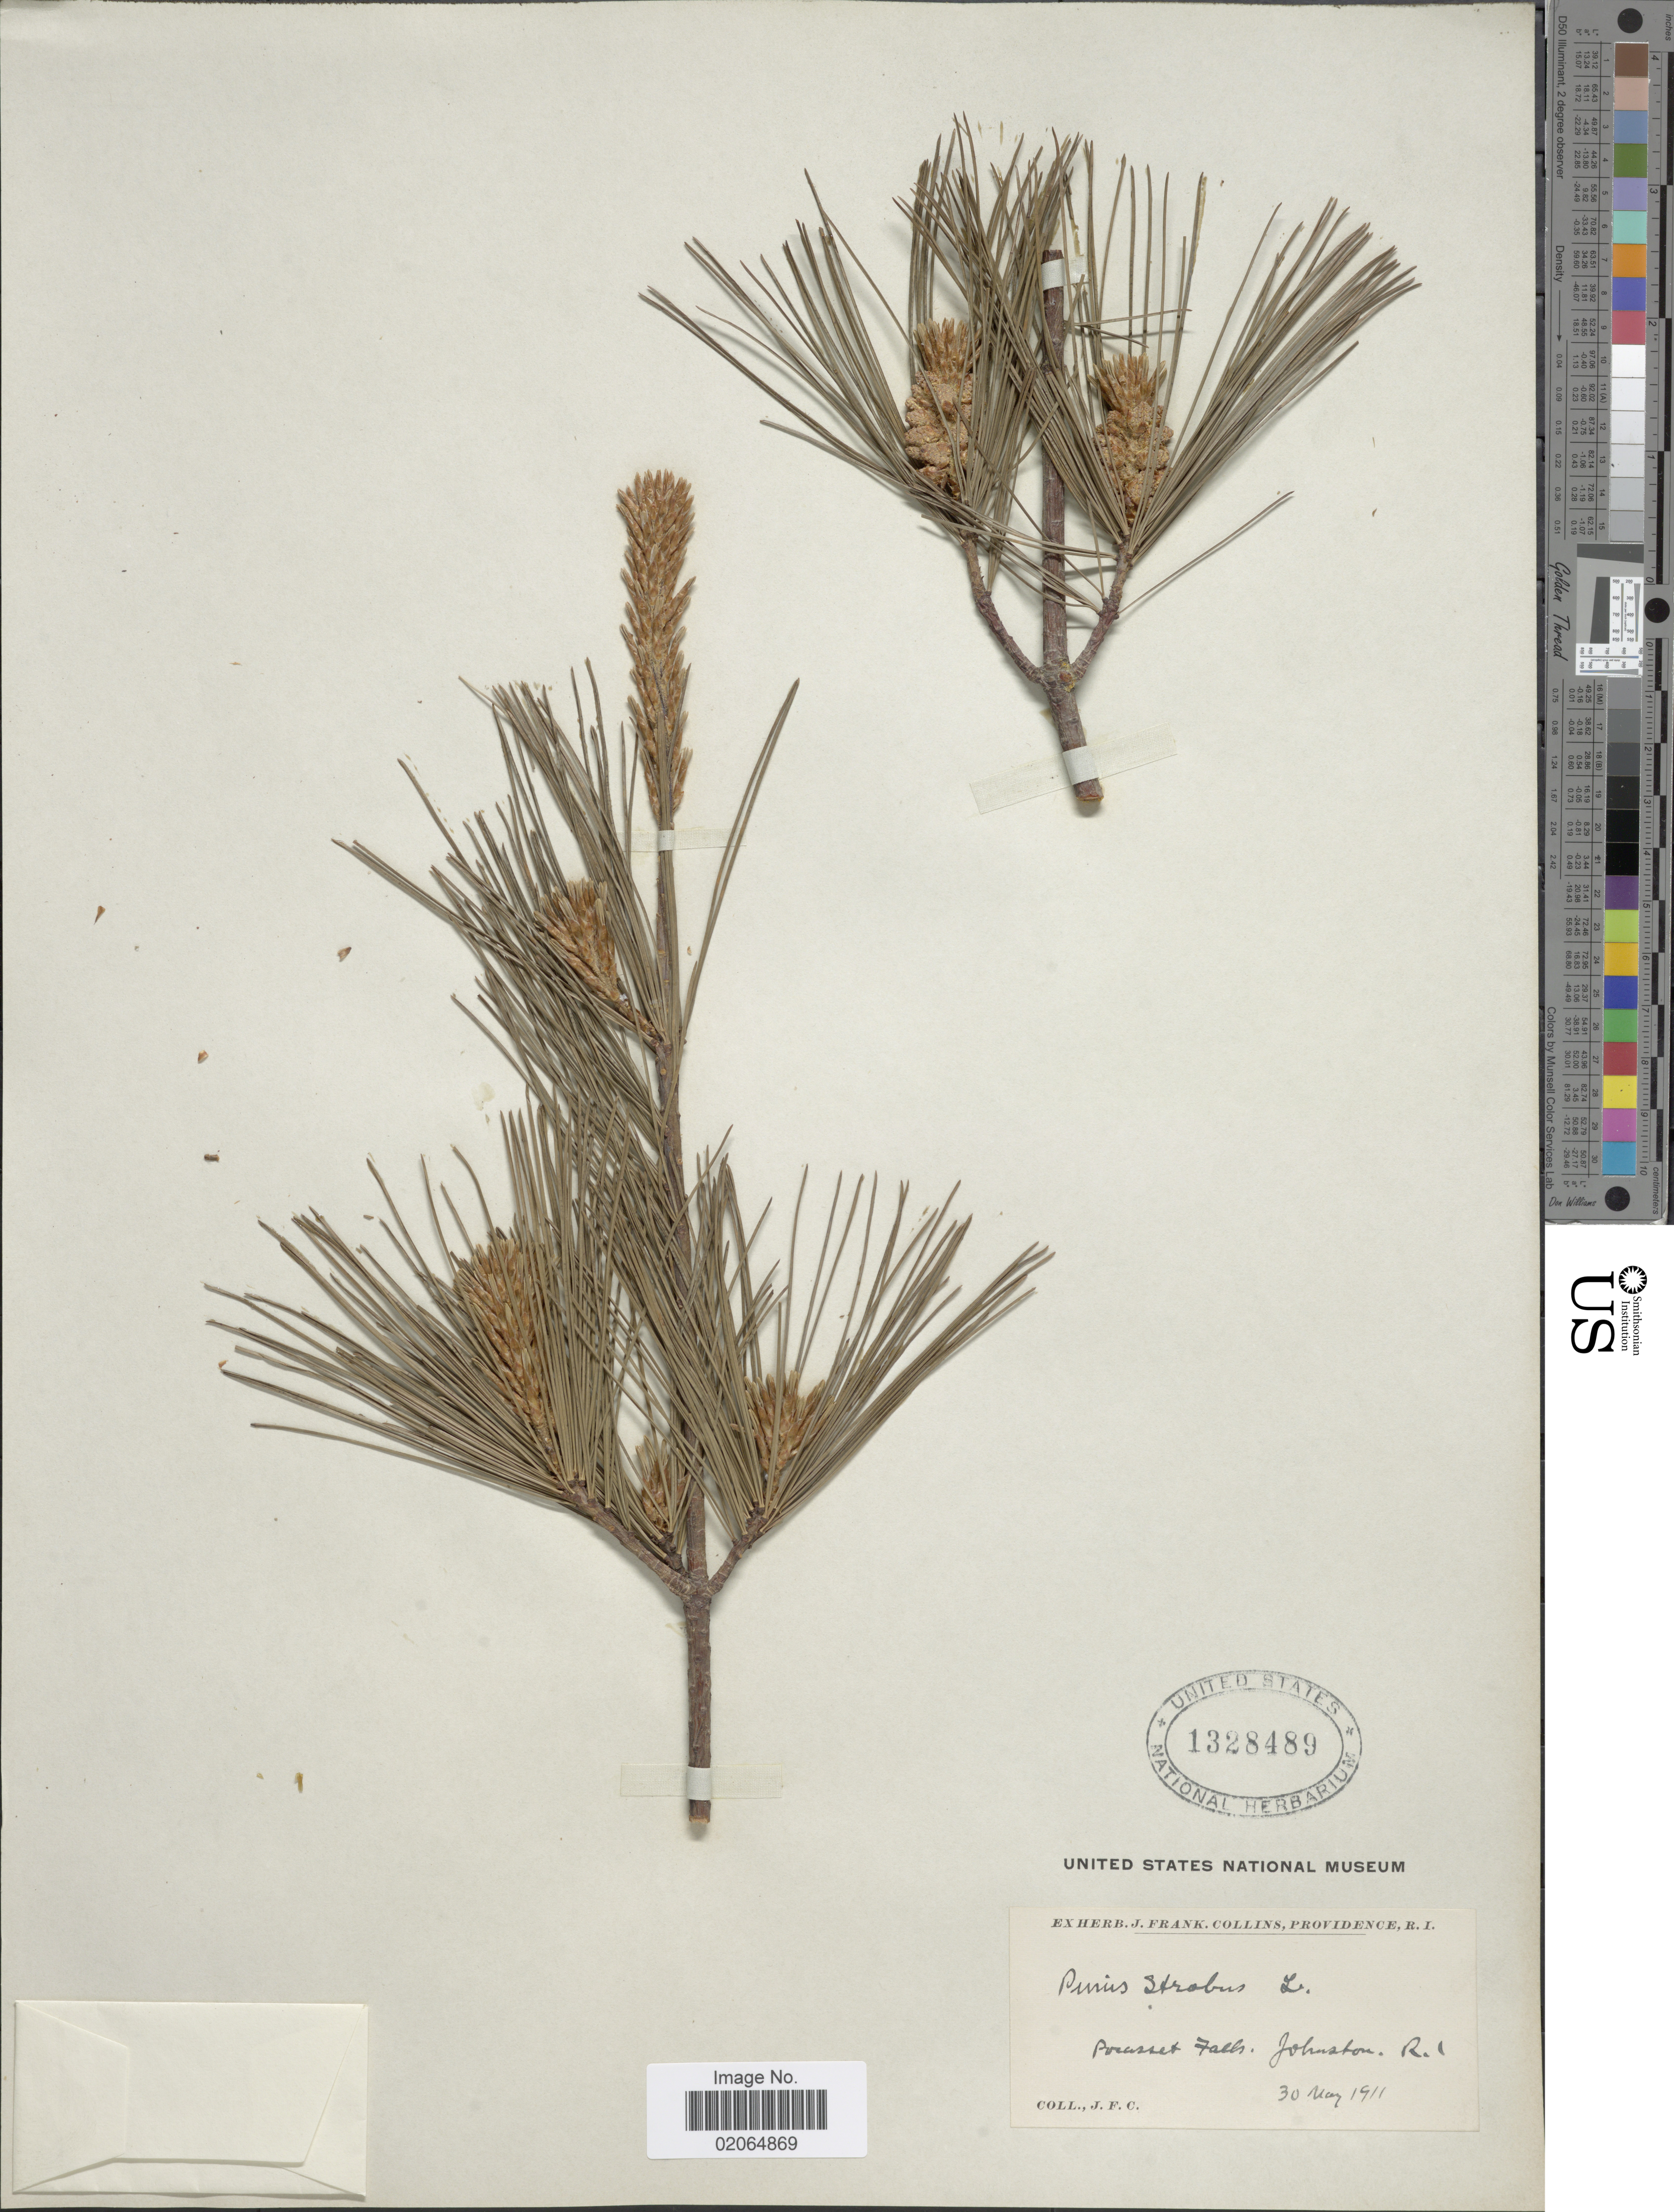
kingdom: Plantae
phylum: Tracheophyta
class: Pinopsida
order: Pinales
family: Pinaceae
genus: Pinus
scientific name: Pinus strobus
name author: L.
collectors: J. Collins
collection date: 1911-05-30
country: United States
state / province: Rhode Island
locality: Pocasset Falls, Johnston.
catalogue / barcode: US 1328489